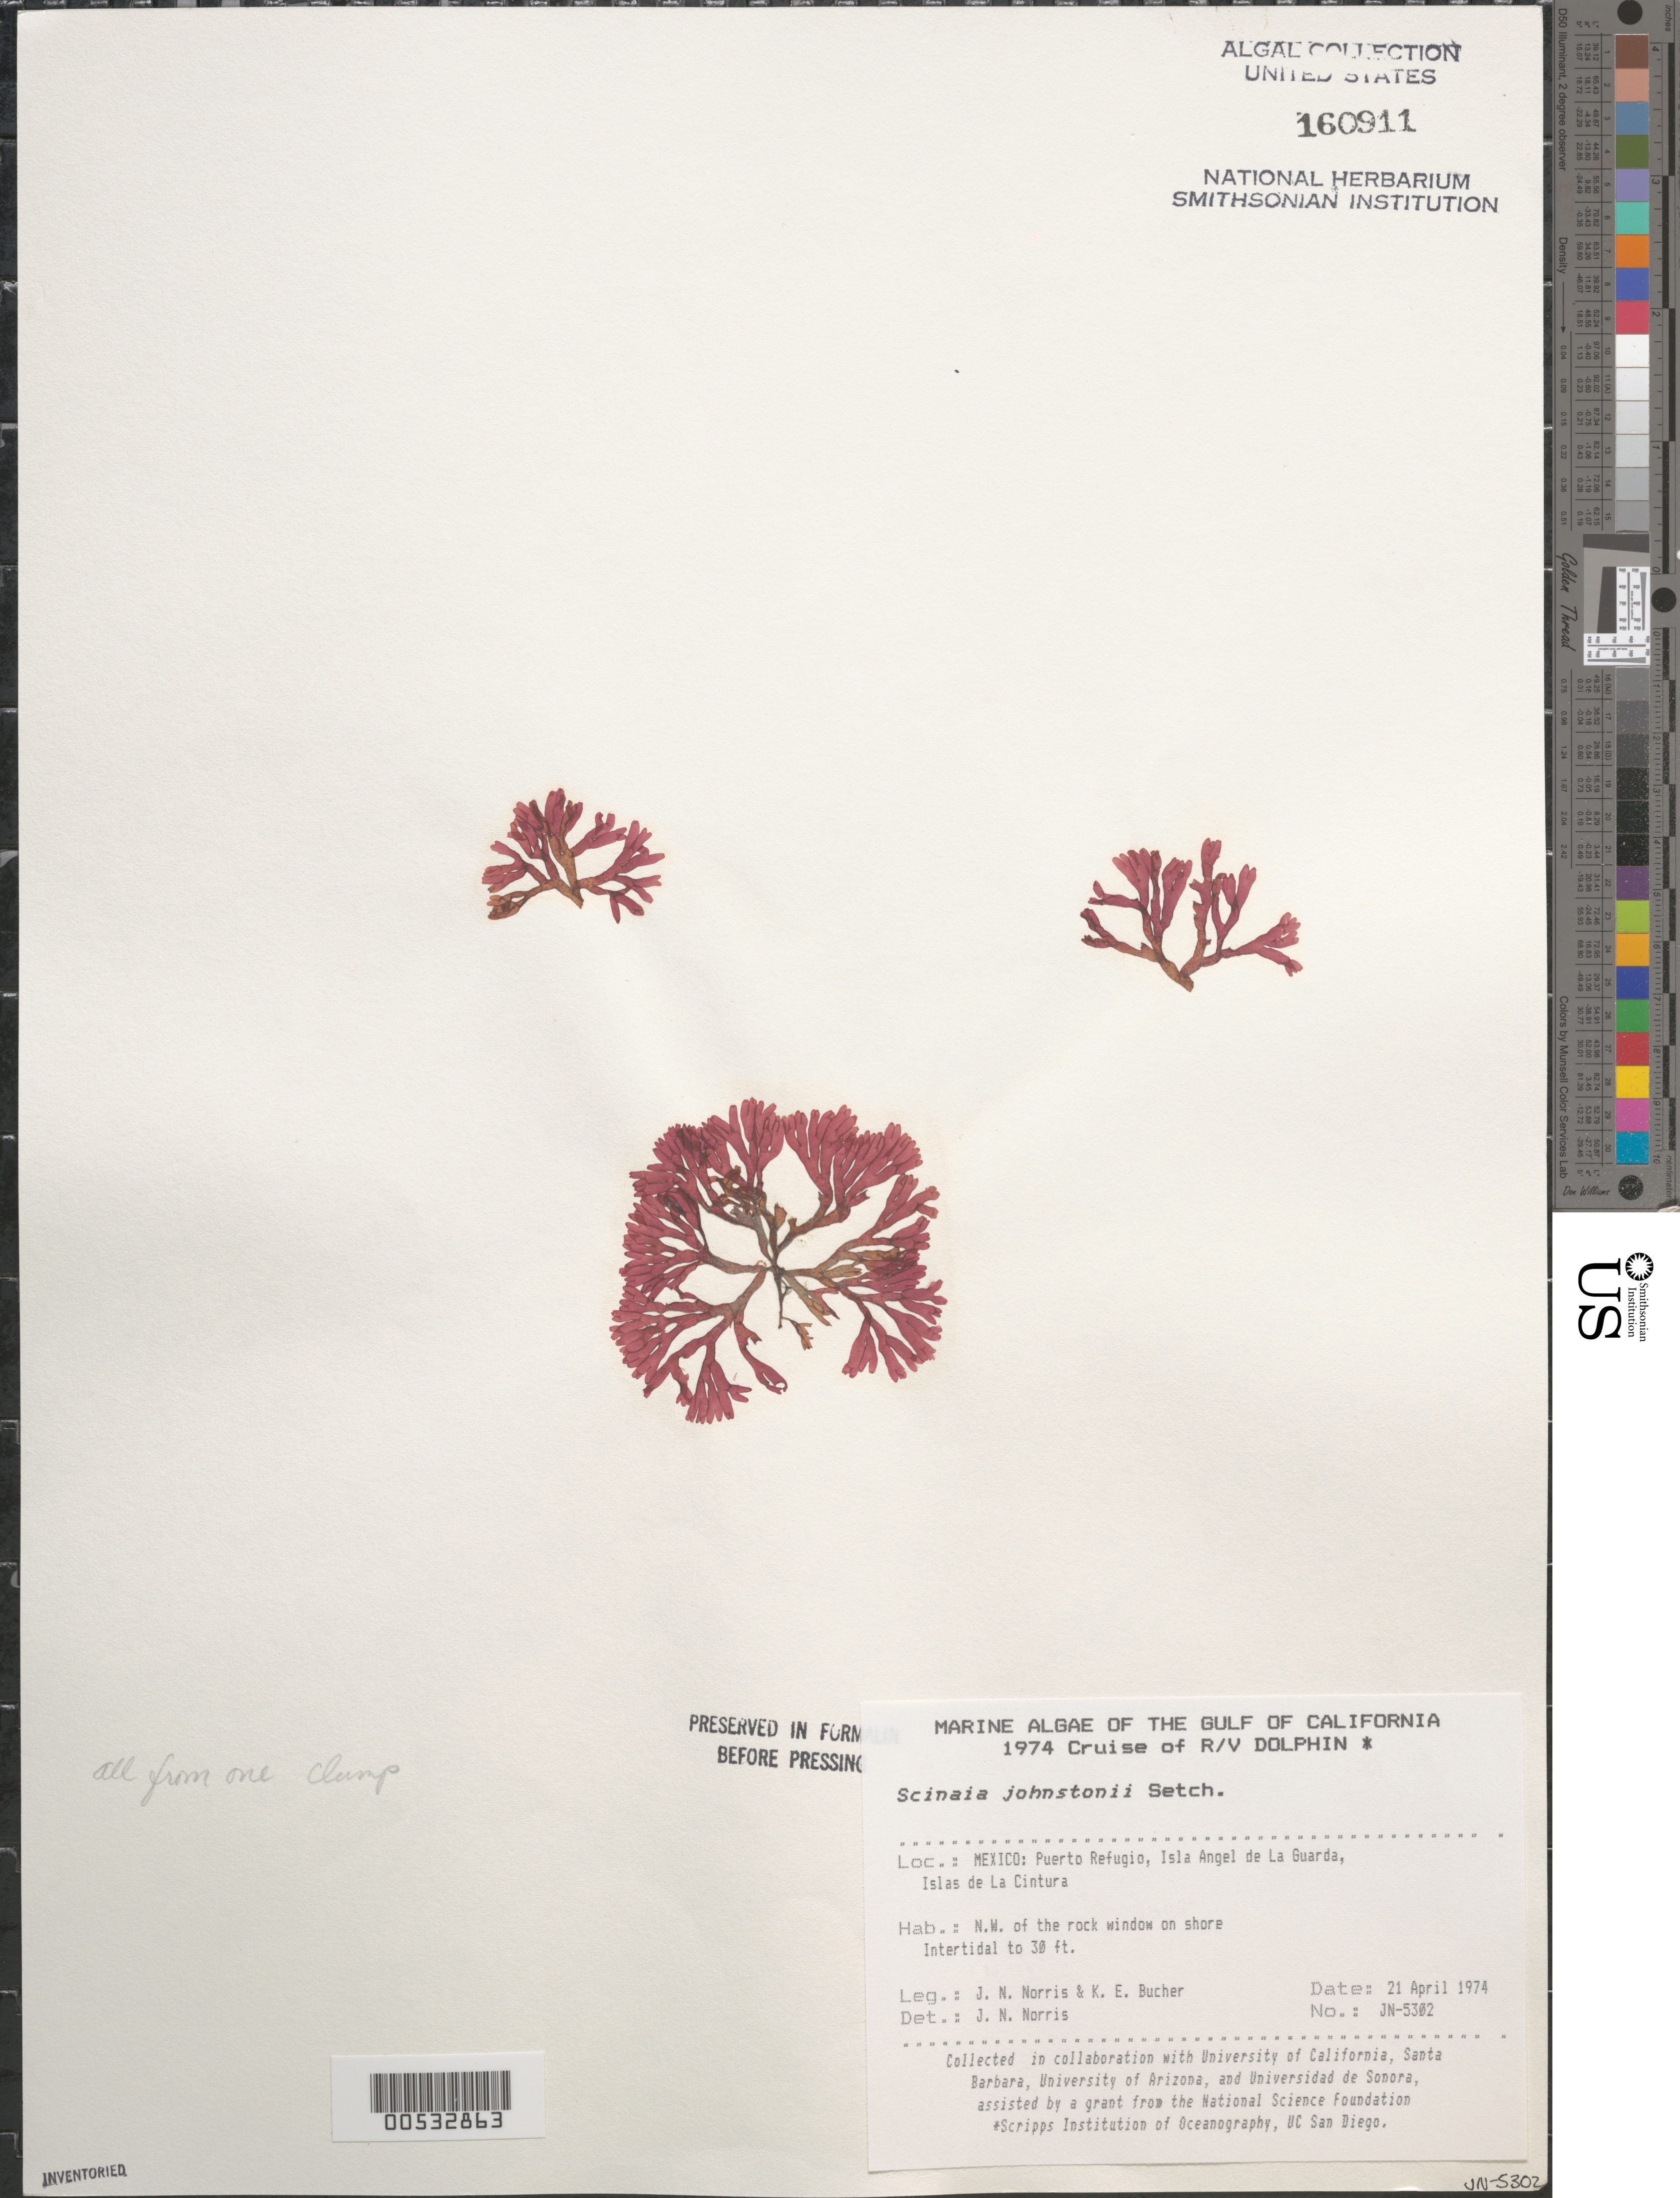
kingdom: Plantae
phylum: Rhodophyta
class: Florideophyceae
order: Nemaliales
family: Scinaiaceae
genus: Scinaia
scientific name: Scinaia johnstoniae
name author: Setch.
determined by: Norris, James N.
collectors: J. N. Norris & K. E. Bucher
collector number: JN-5302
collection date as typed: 21 Apr 1974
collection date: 1974-04-21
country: Mexico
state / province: Baja California Norte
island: Isla Angel de la Guarda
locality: Puerto Refugio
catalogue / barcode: US 160911